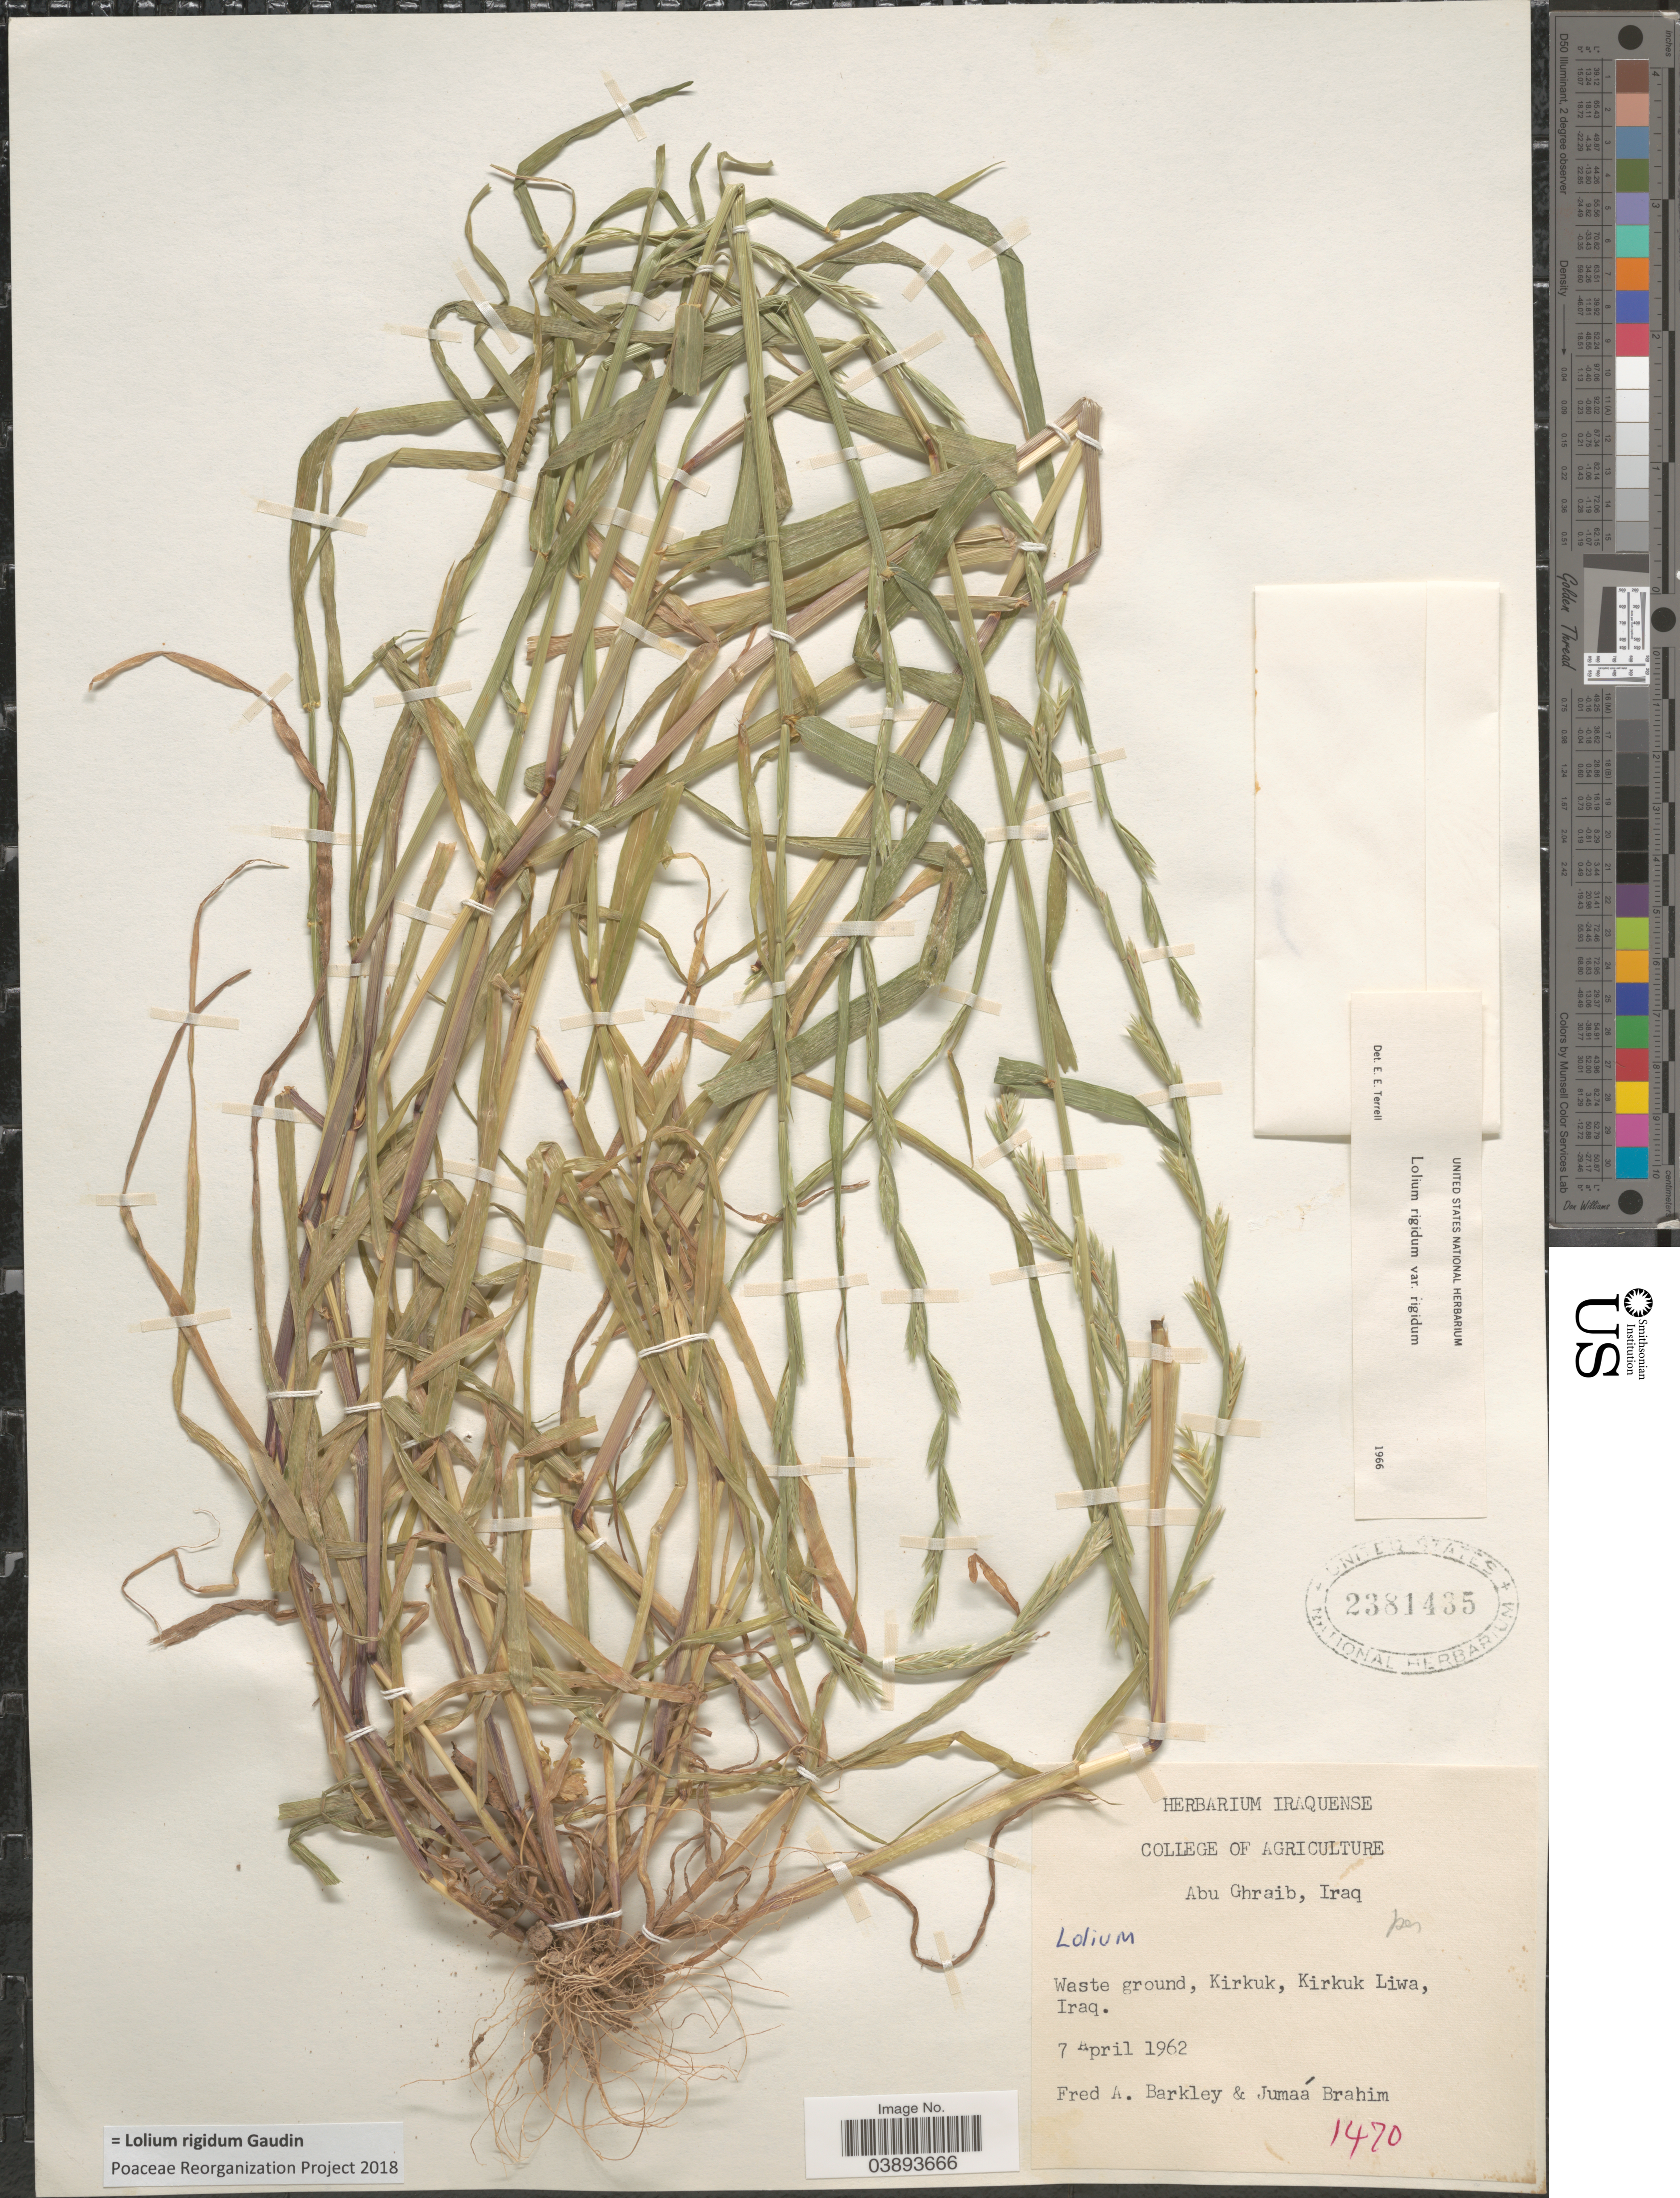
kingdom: Plantae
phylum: Tracheophyta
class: Liliopsida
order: Poales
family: Poaceae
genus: Lolium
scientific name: Lolium rigidum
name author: Gaudin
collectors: F. A. Barkley & Brahim M., J.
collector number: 1470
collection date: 1962-04-07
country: Iraq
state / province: Kirkūk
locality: Waste ground, Kirkuk, Kirkuk Liwa.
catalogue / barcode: US 2381435